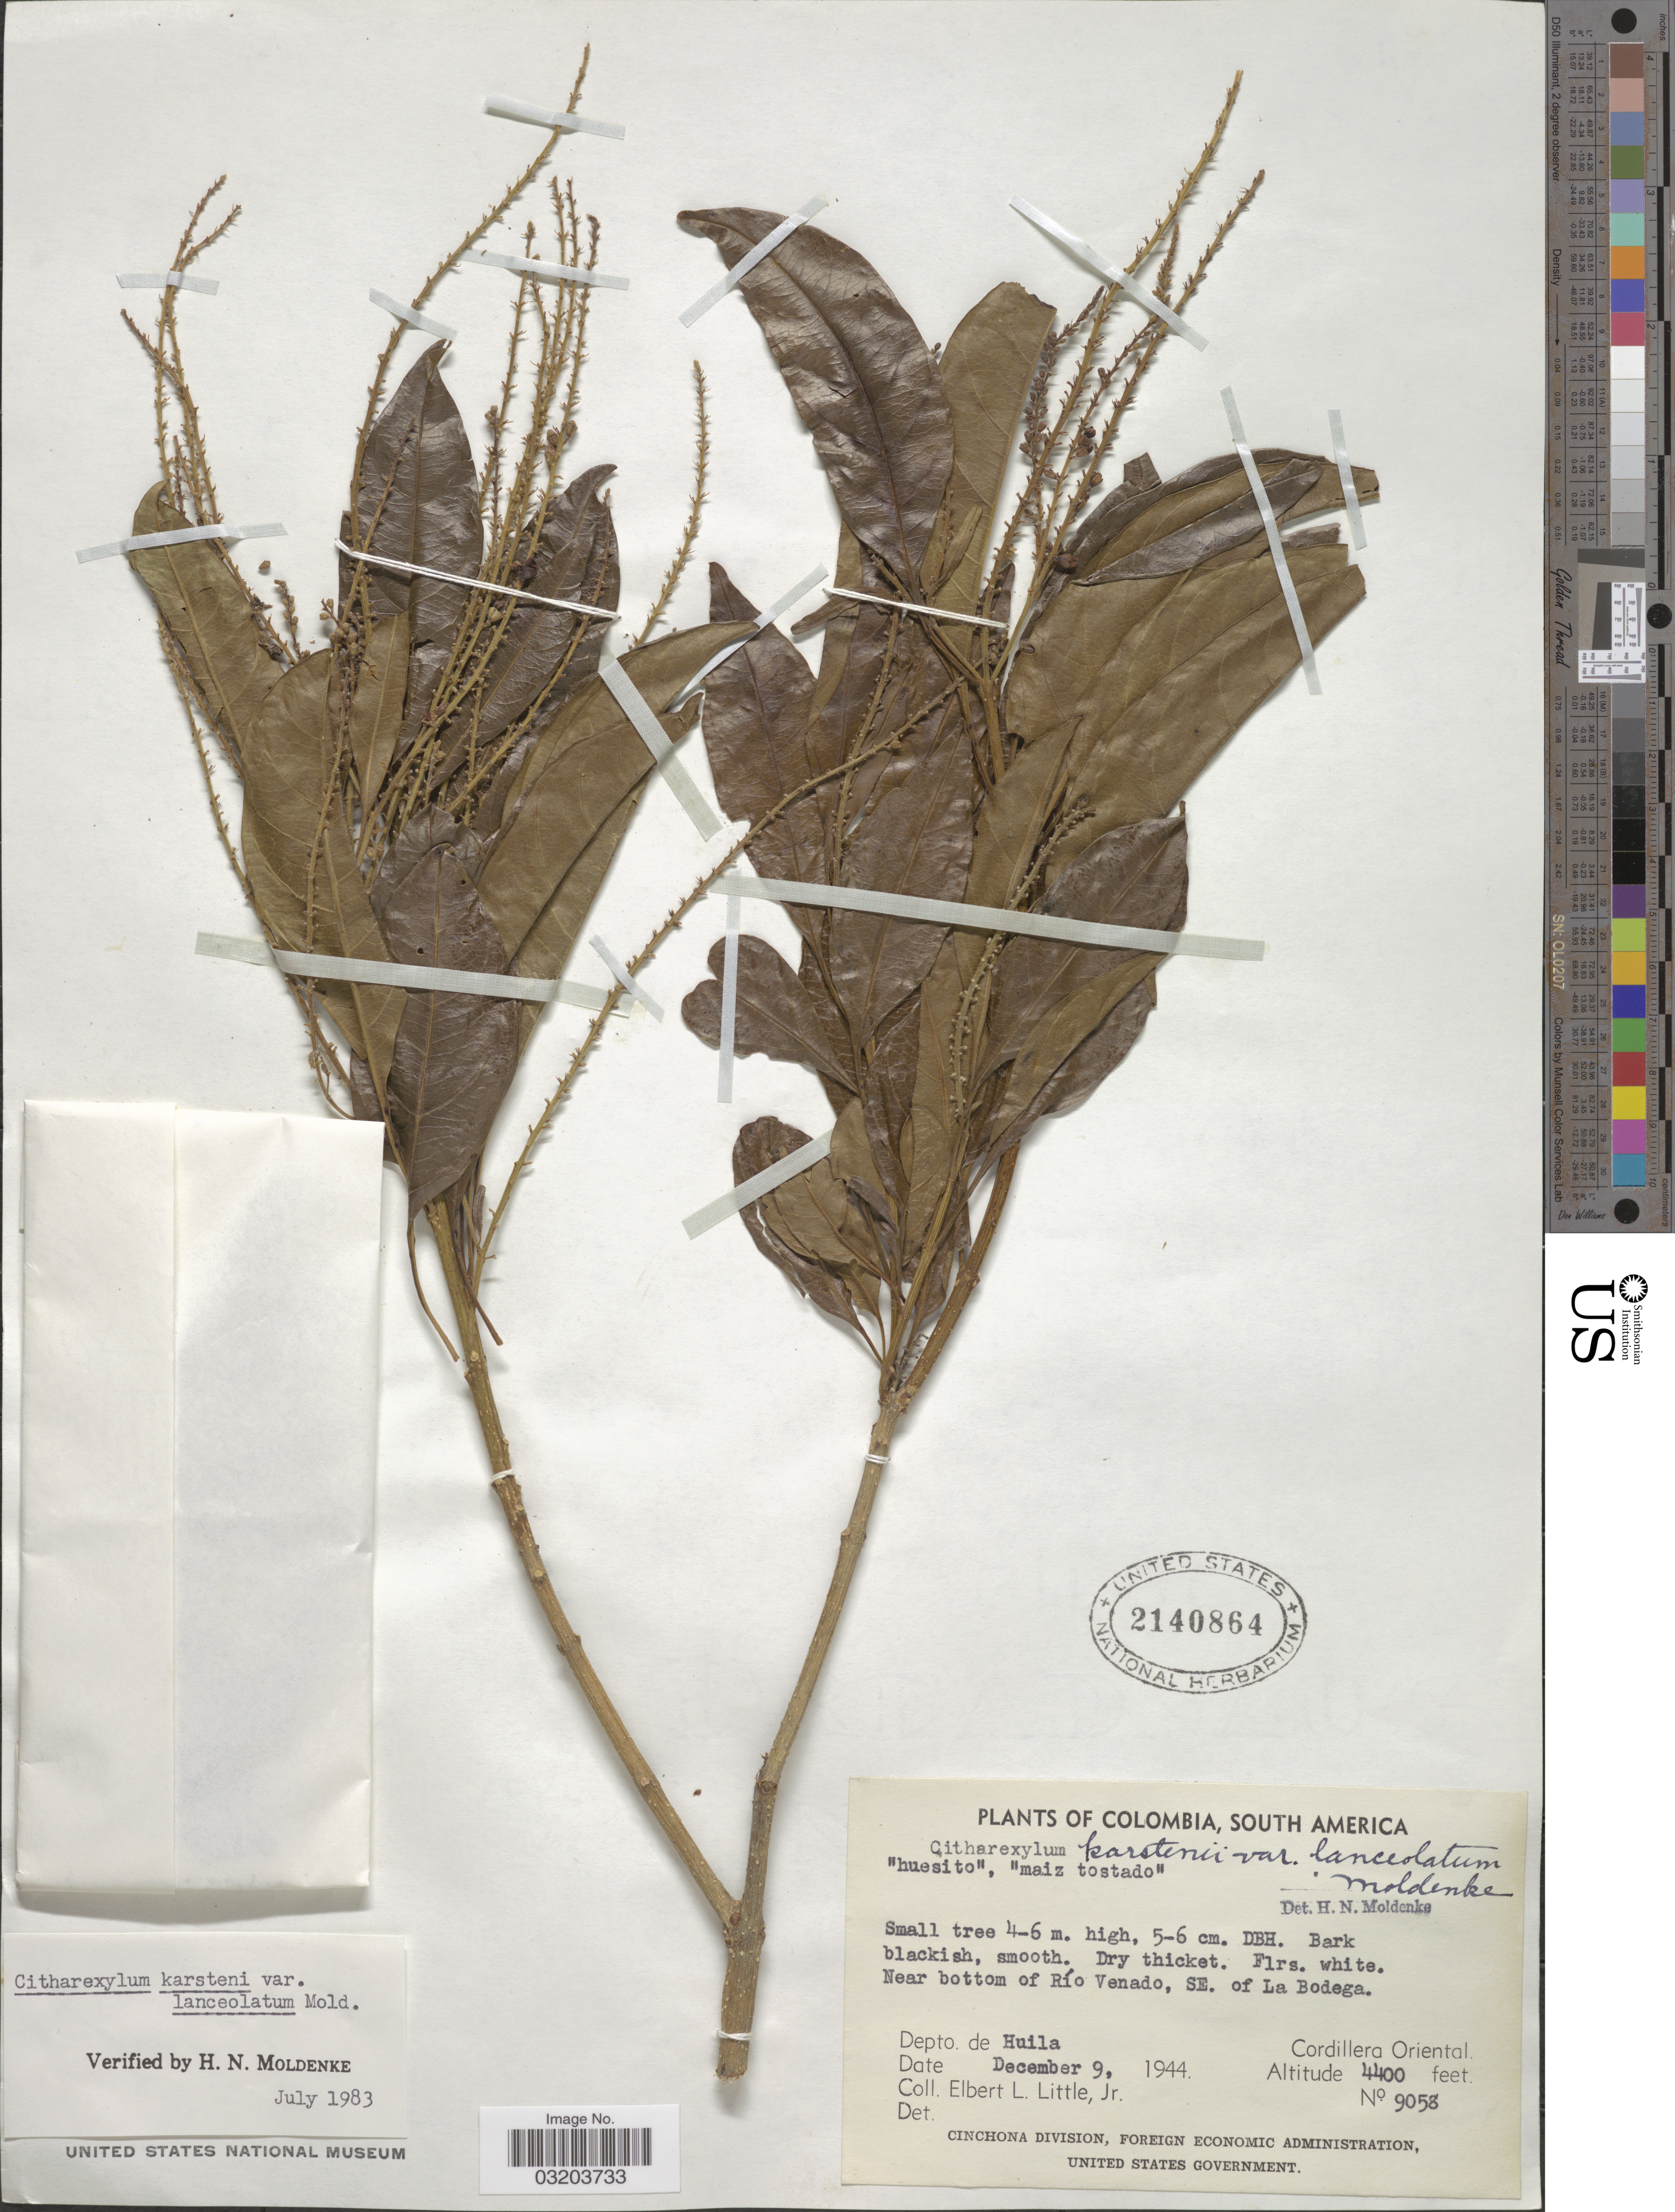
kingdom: Plantae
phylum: Tracheophyta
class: Magnoliopsida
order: Lamiales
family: Verbenaceae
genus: Citharexylum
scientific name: Citharexylum karstenii var. lanceolatum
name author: Moldenke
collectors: E. L. Little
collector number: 9058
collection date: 1944-12-09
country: Colombia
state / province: Huila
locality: Near bottom of Río Venado, SE. of La Bodega. Depto. de Huila. Cordillera Oriental.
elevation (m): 1341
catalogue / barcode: US 2140864